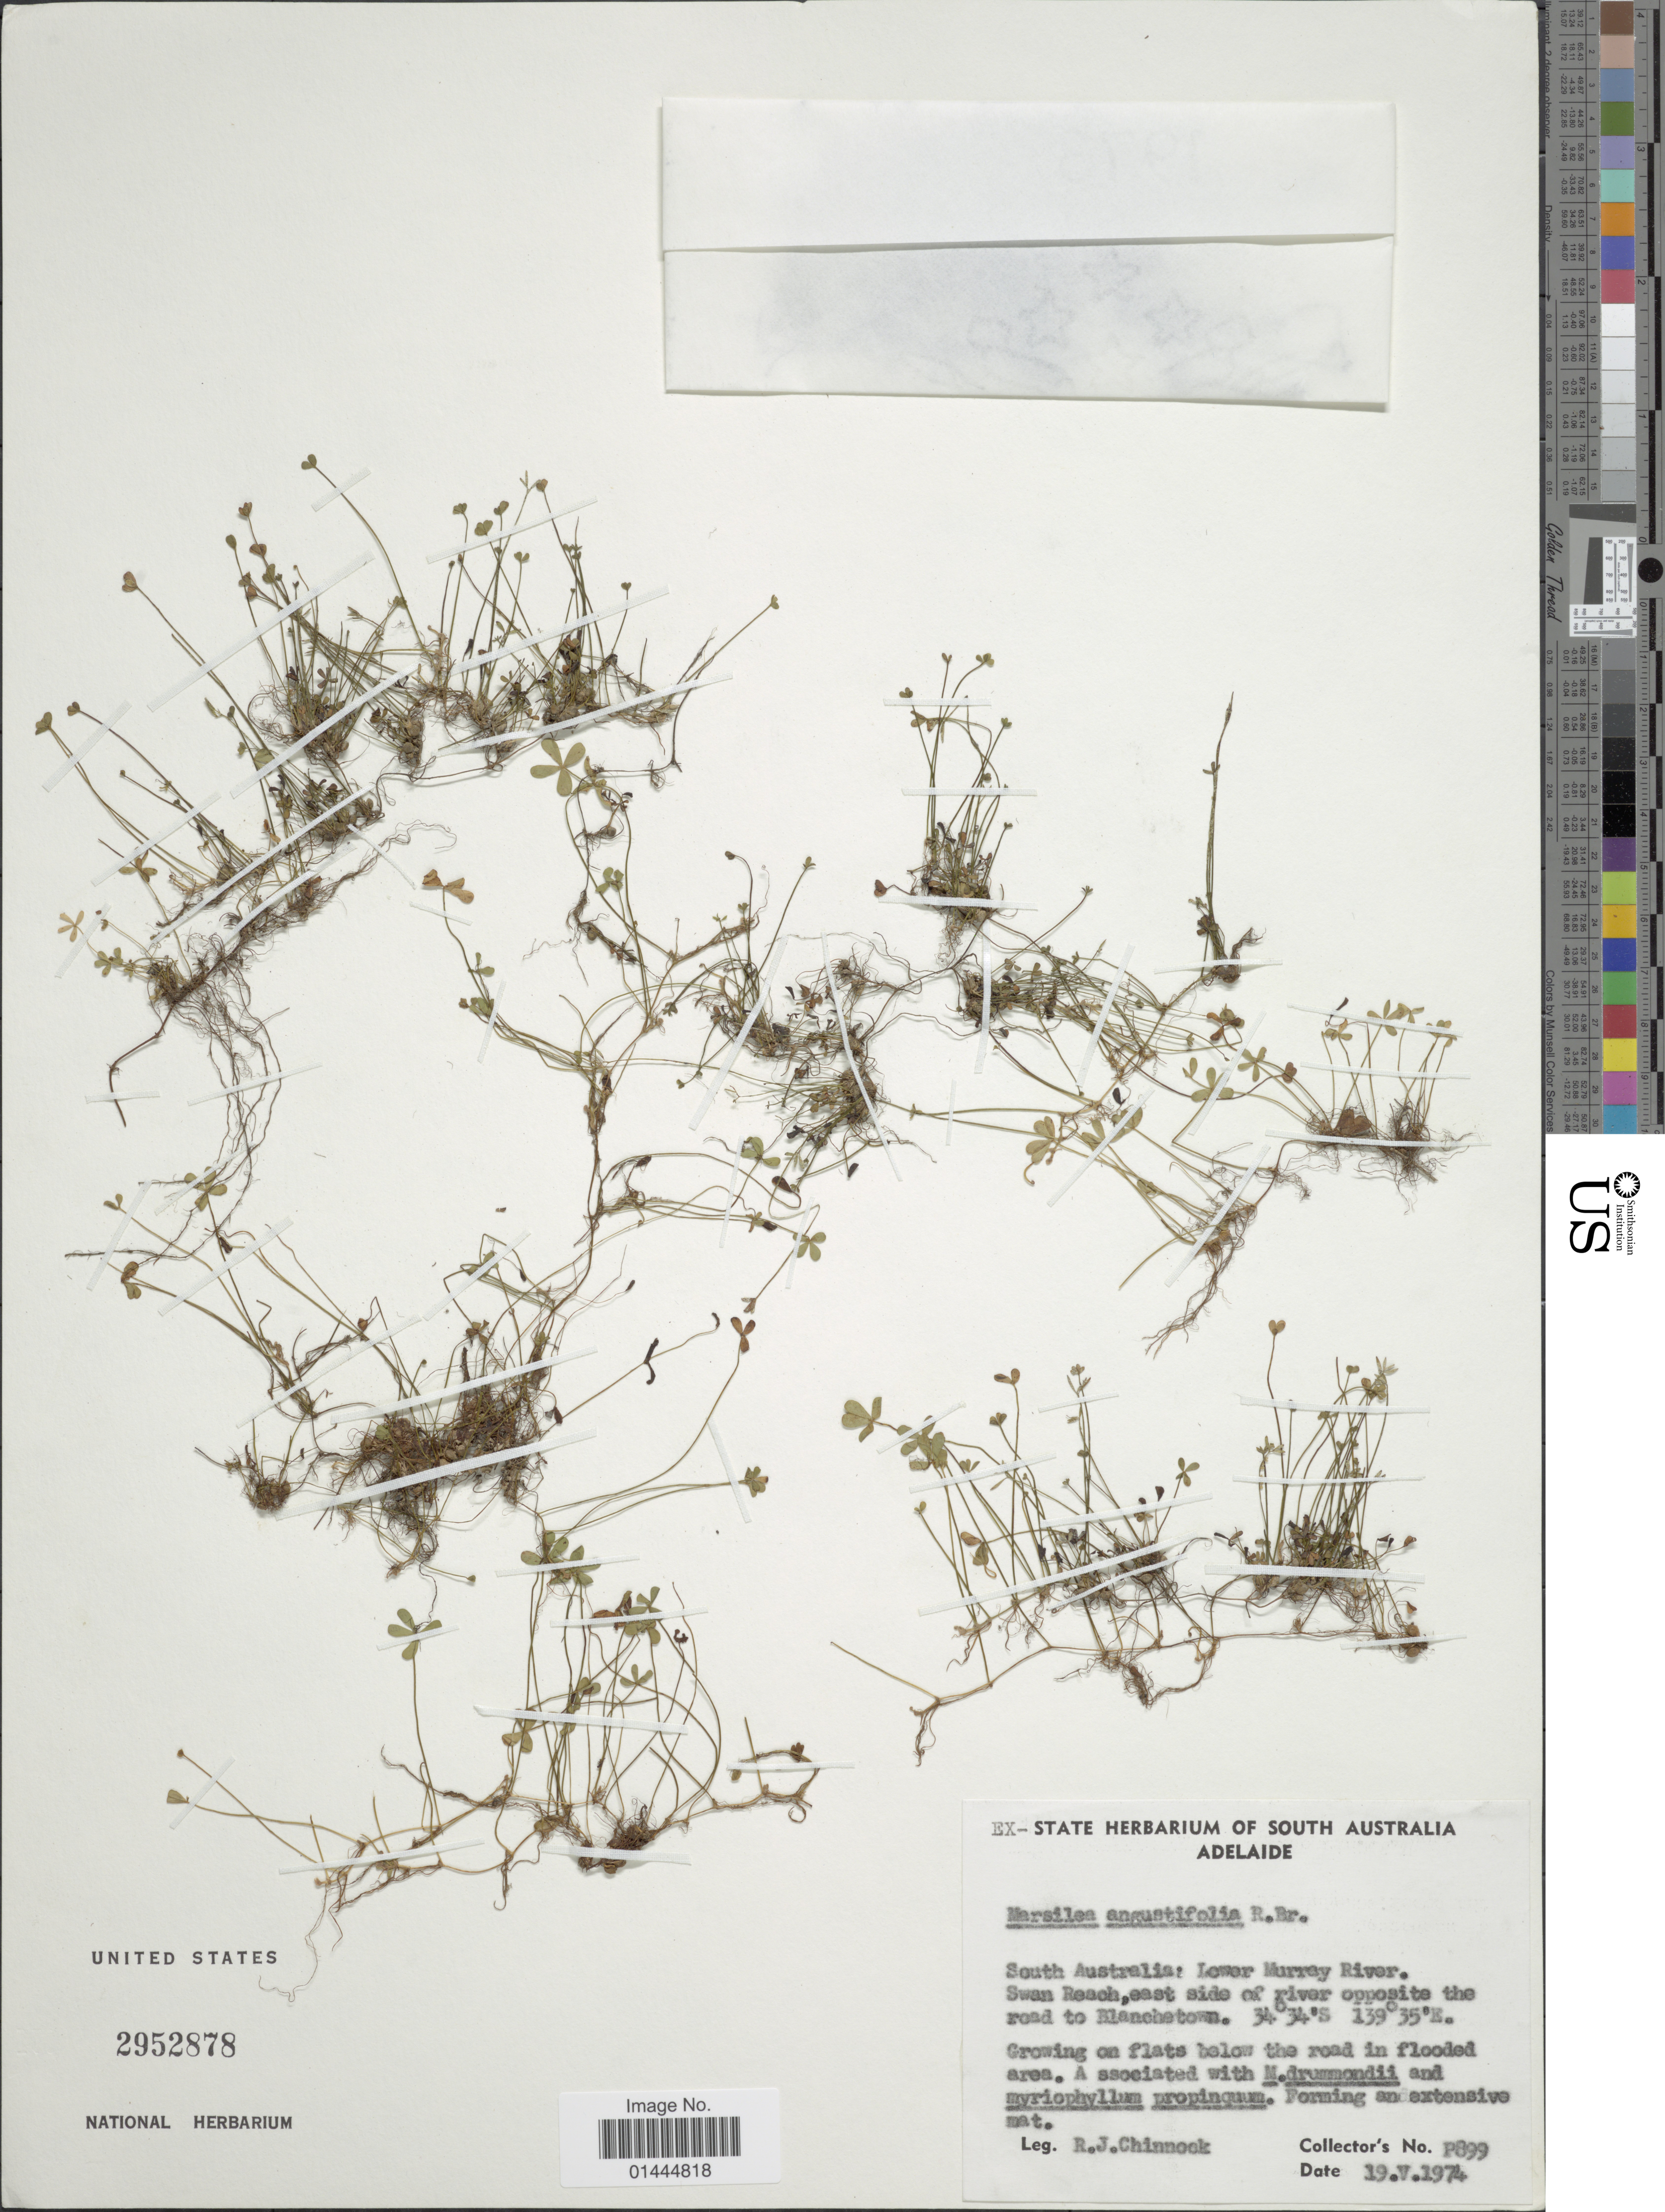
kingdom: Plantae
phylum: Tracheophyta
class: Polypodiopsida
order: Salviniales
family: Marsileaceae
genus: Marsilea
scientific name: Marsilea angustifolia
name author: R. Br.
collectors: R. J. Chinnock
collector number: P899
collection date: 1974-05-19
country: Australia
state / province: South Australia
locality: Lower Murray River, Swan Reach, east side of river opposite the road to Blanchetown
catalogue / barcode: US 2952878